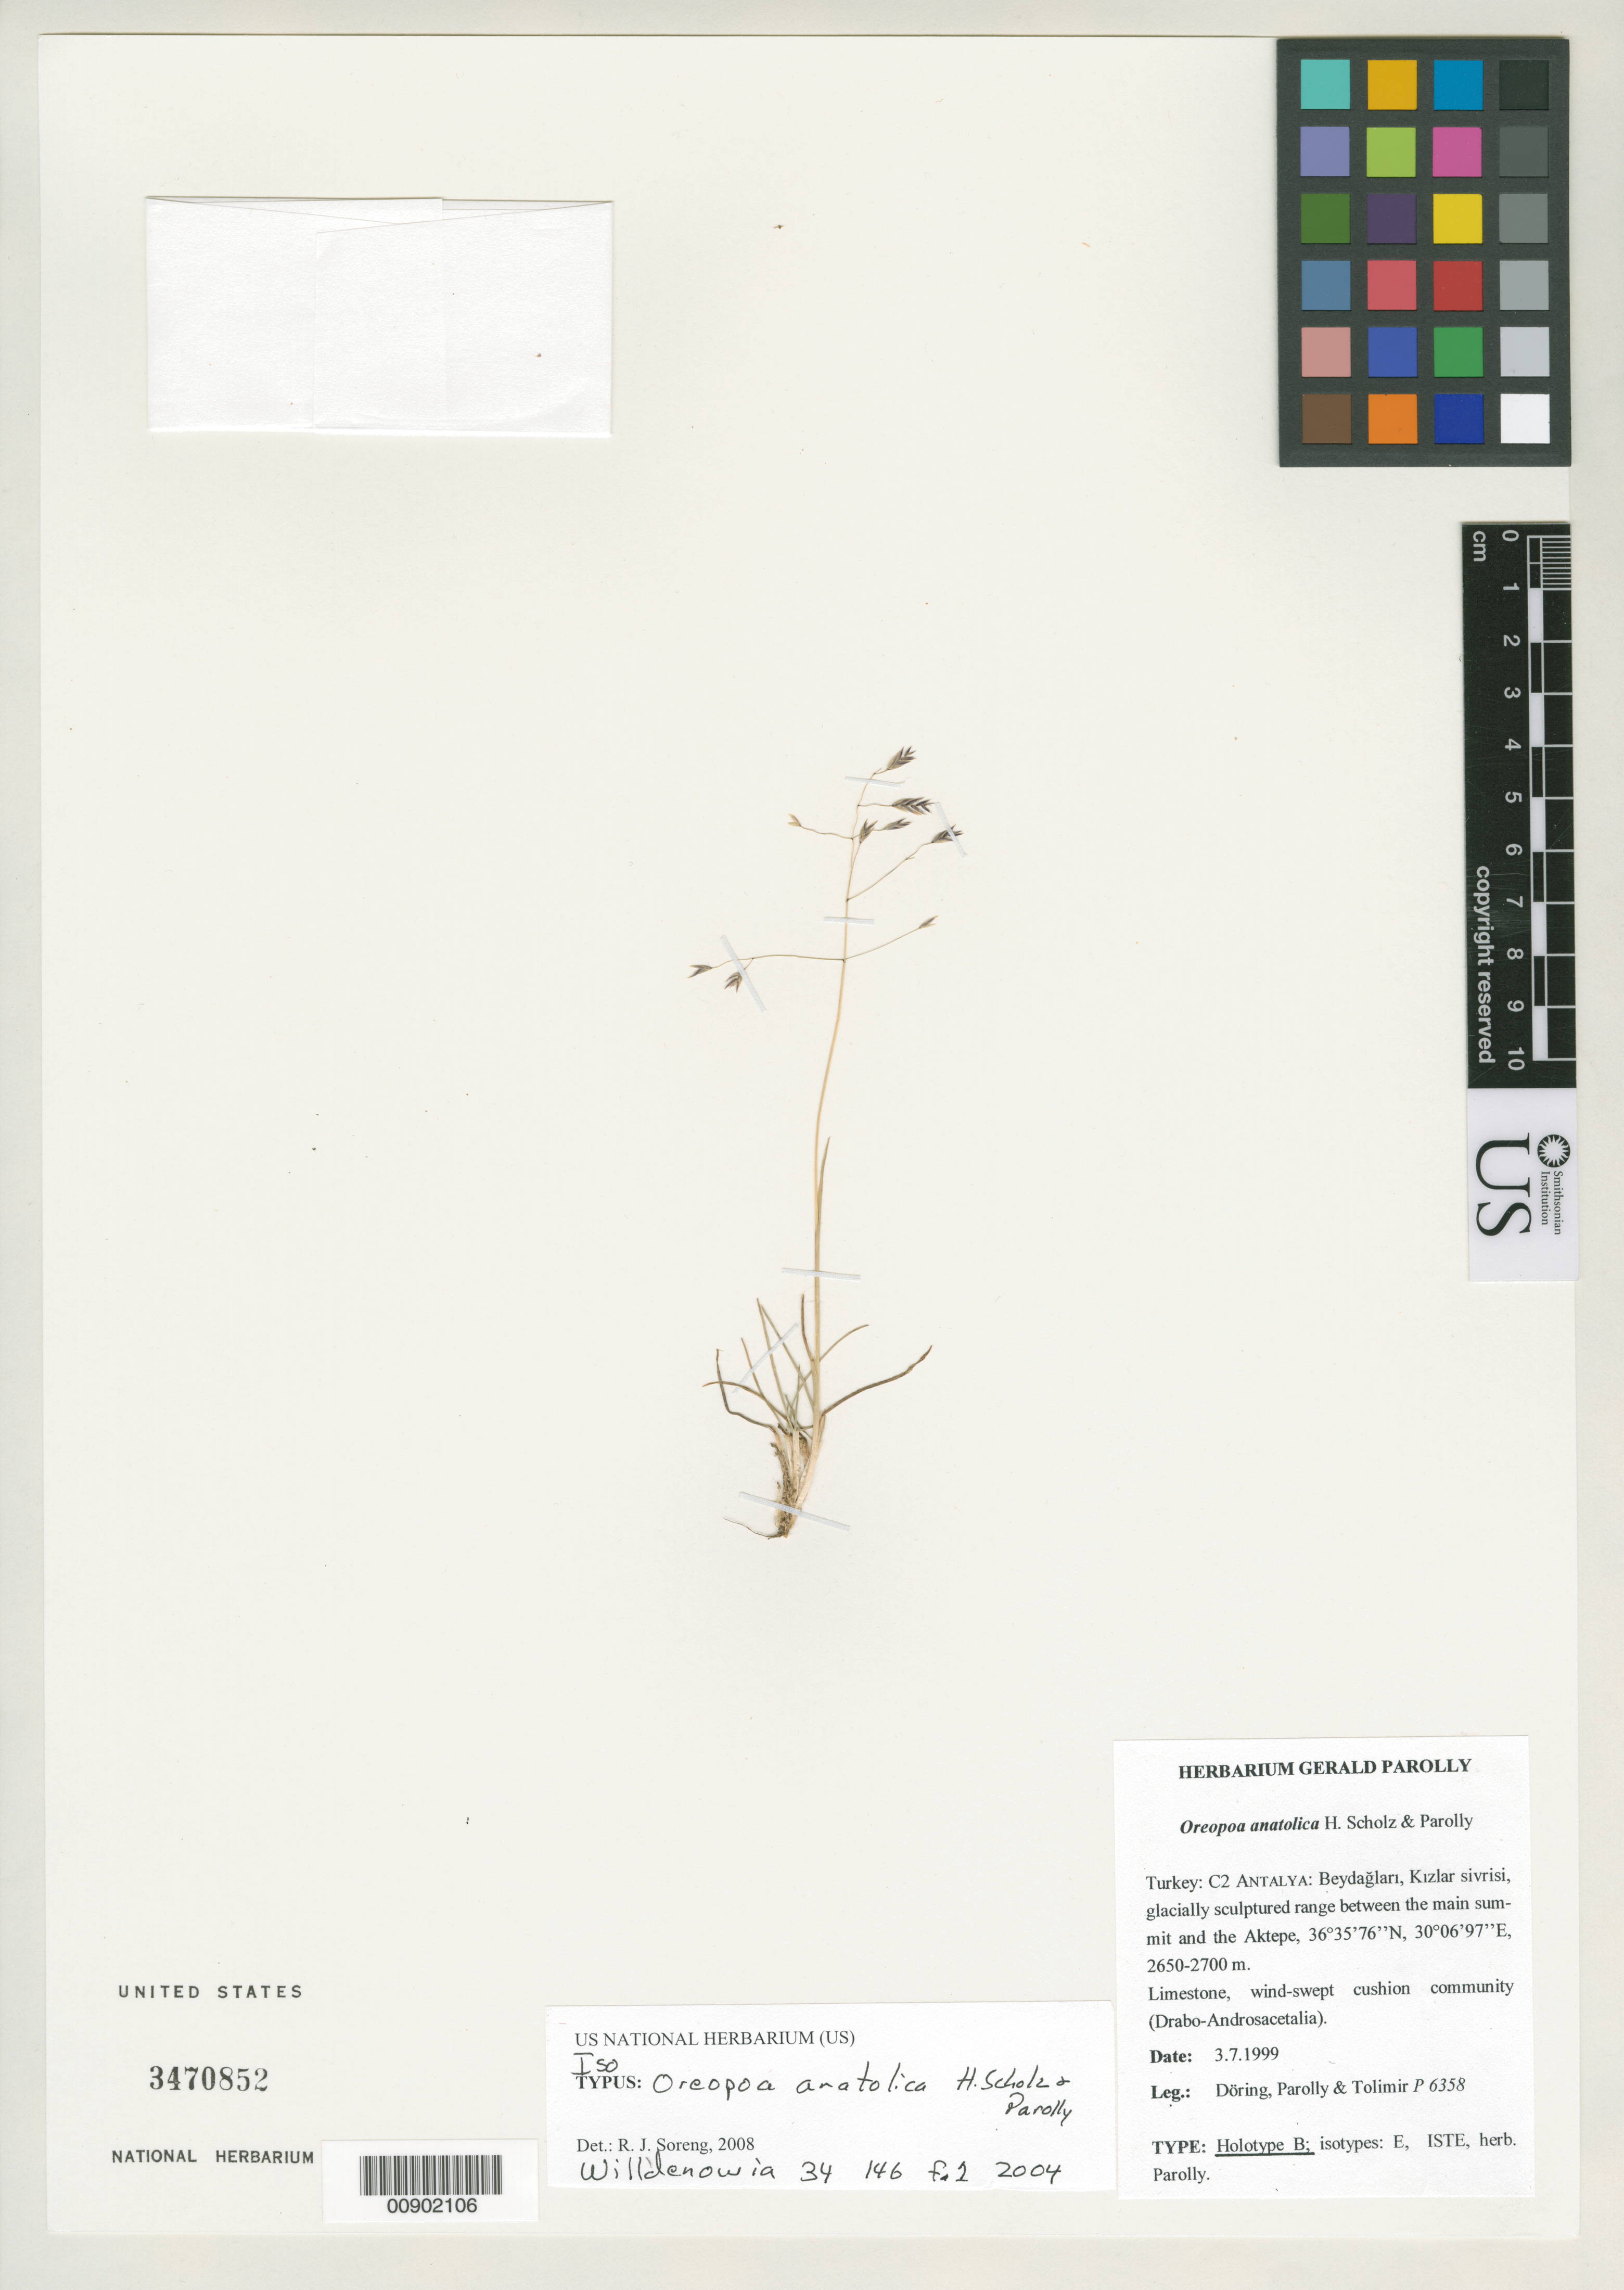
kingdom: Plantae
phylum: Tracheophyta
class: Liliopsida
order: Poales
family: Poaceae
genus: Oreopoa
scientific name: Oreopoa anatolica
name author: H. Scholz & Parolly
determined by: Soreng, Robert J., Research Associate (BOT), Smithsonian Institution - National Museum of Natural History (UNITED STATES)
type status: Isotype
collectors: H. Döring, G. Parolly & -. Tolomir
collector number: P 6358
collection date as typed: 03 Jul 1999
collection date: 1999-07-03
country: Turkey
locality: C2 Antalya: Beydaglari, Kizlar sivrisi, glacially sculptured range between the main summit and the Aktepe.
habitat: Limestone, wind-swept cushion community (Drabo-Androsacetalia).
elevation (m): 2650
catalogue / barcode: US 3470852